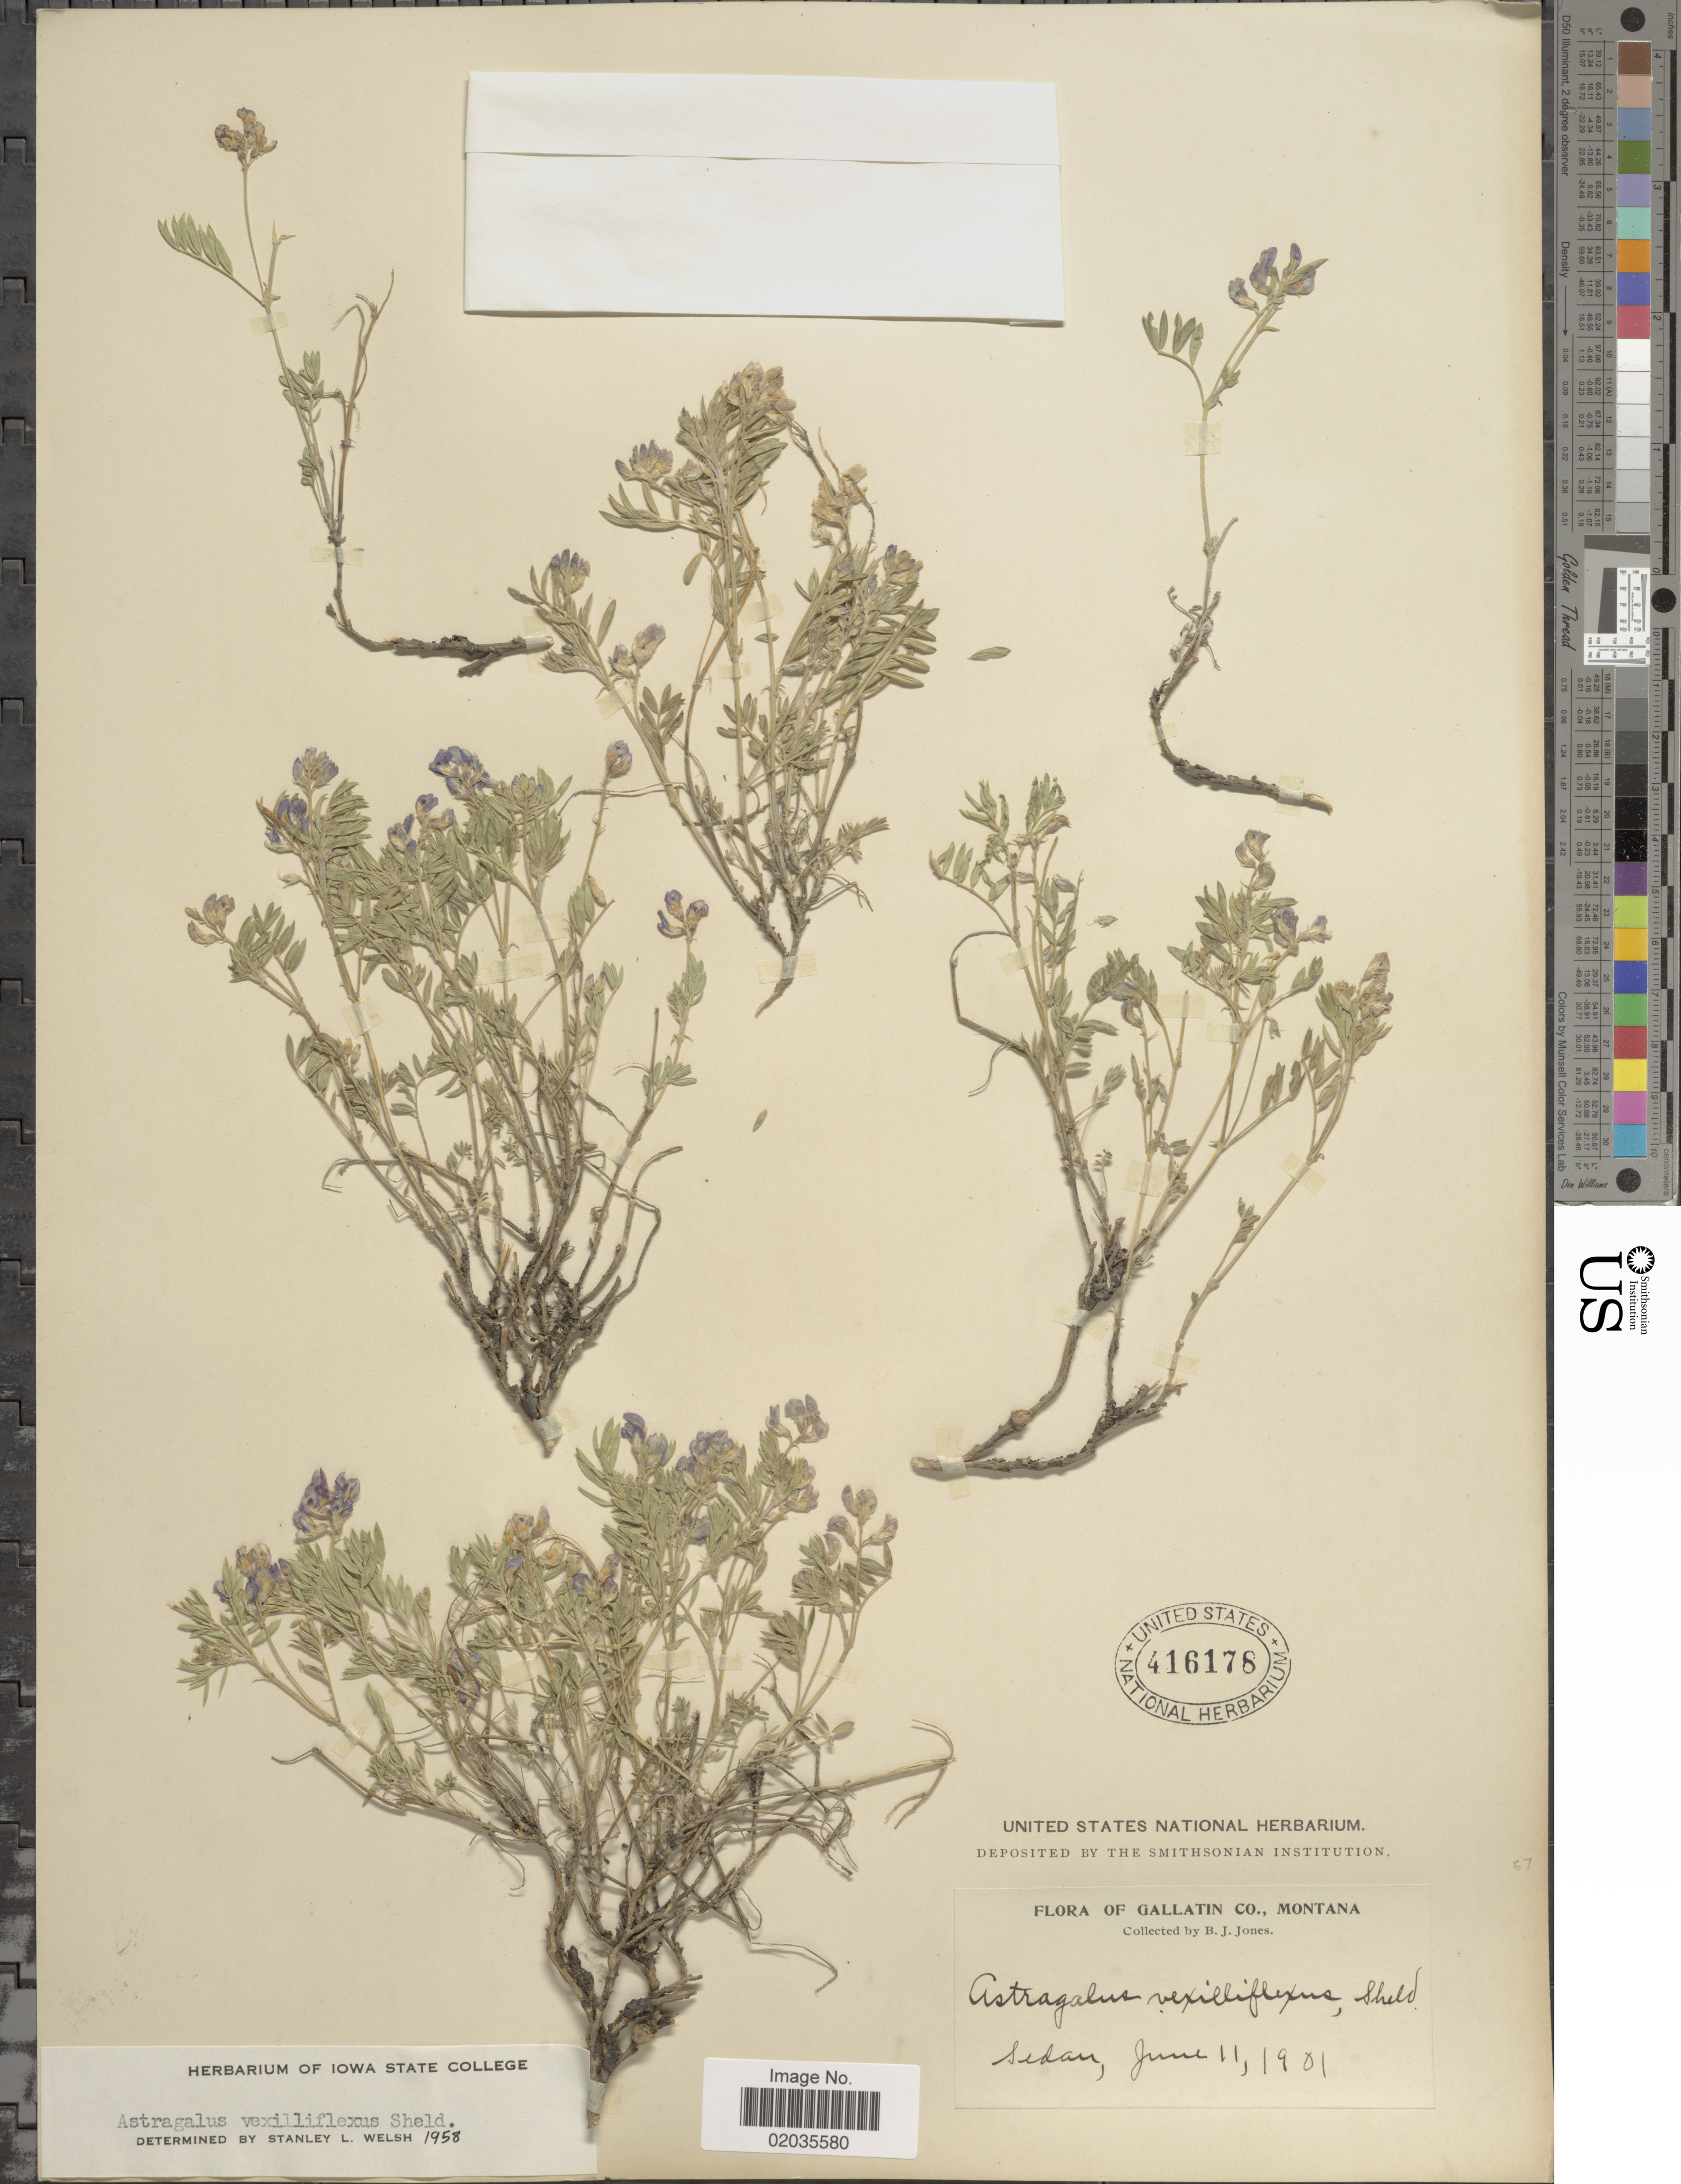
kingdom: Plantae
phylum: Tracheophyta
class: Magnoliopsida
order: Fabales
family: Fabaceae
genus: Astragalus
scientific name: Astragalus vexilliflexus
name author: E. Sheld.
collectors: B. Jones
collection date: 1901-06-11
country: United States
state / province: Montana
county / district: Gallatin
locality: Sedan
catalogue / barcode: US 416178